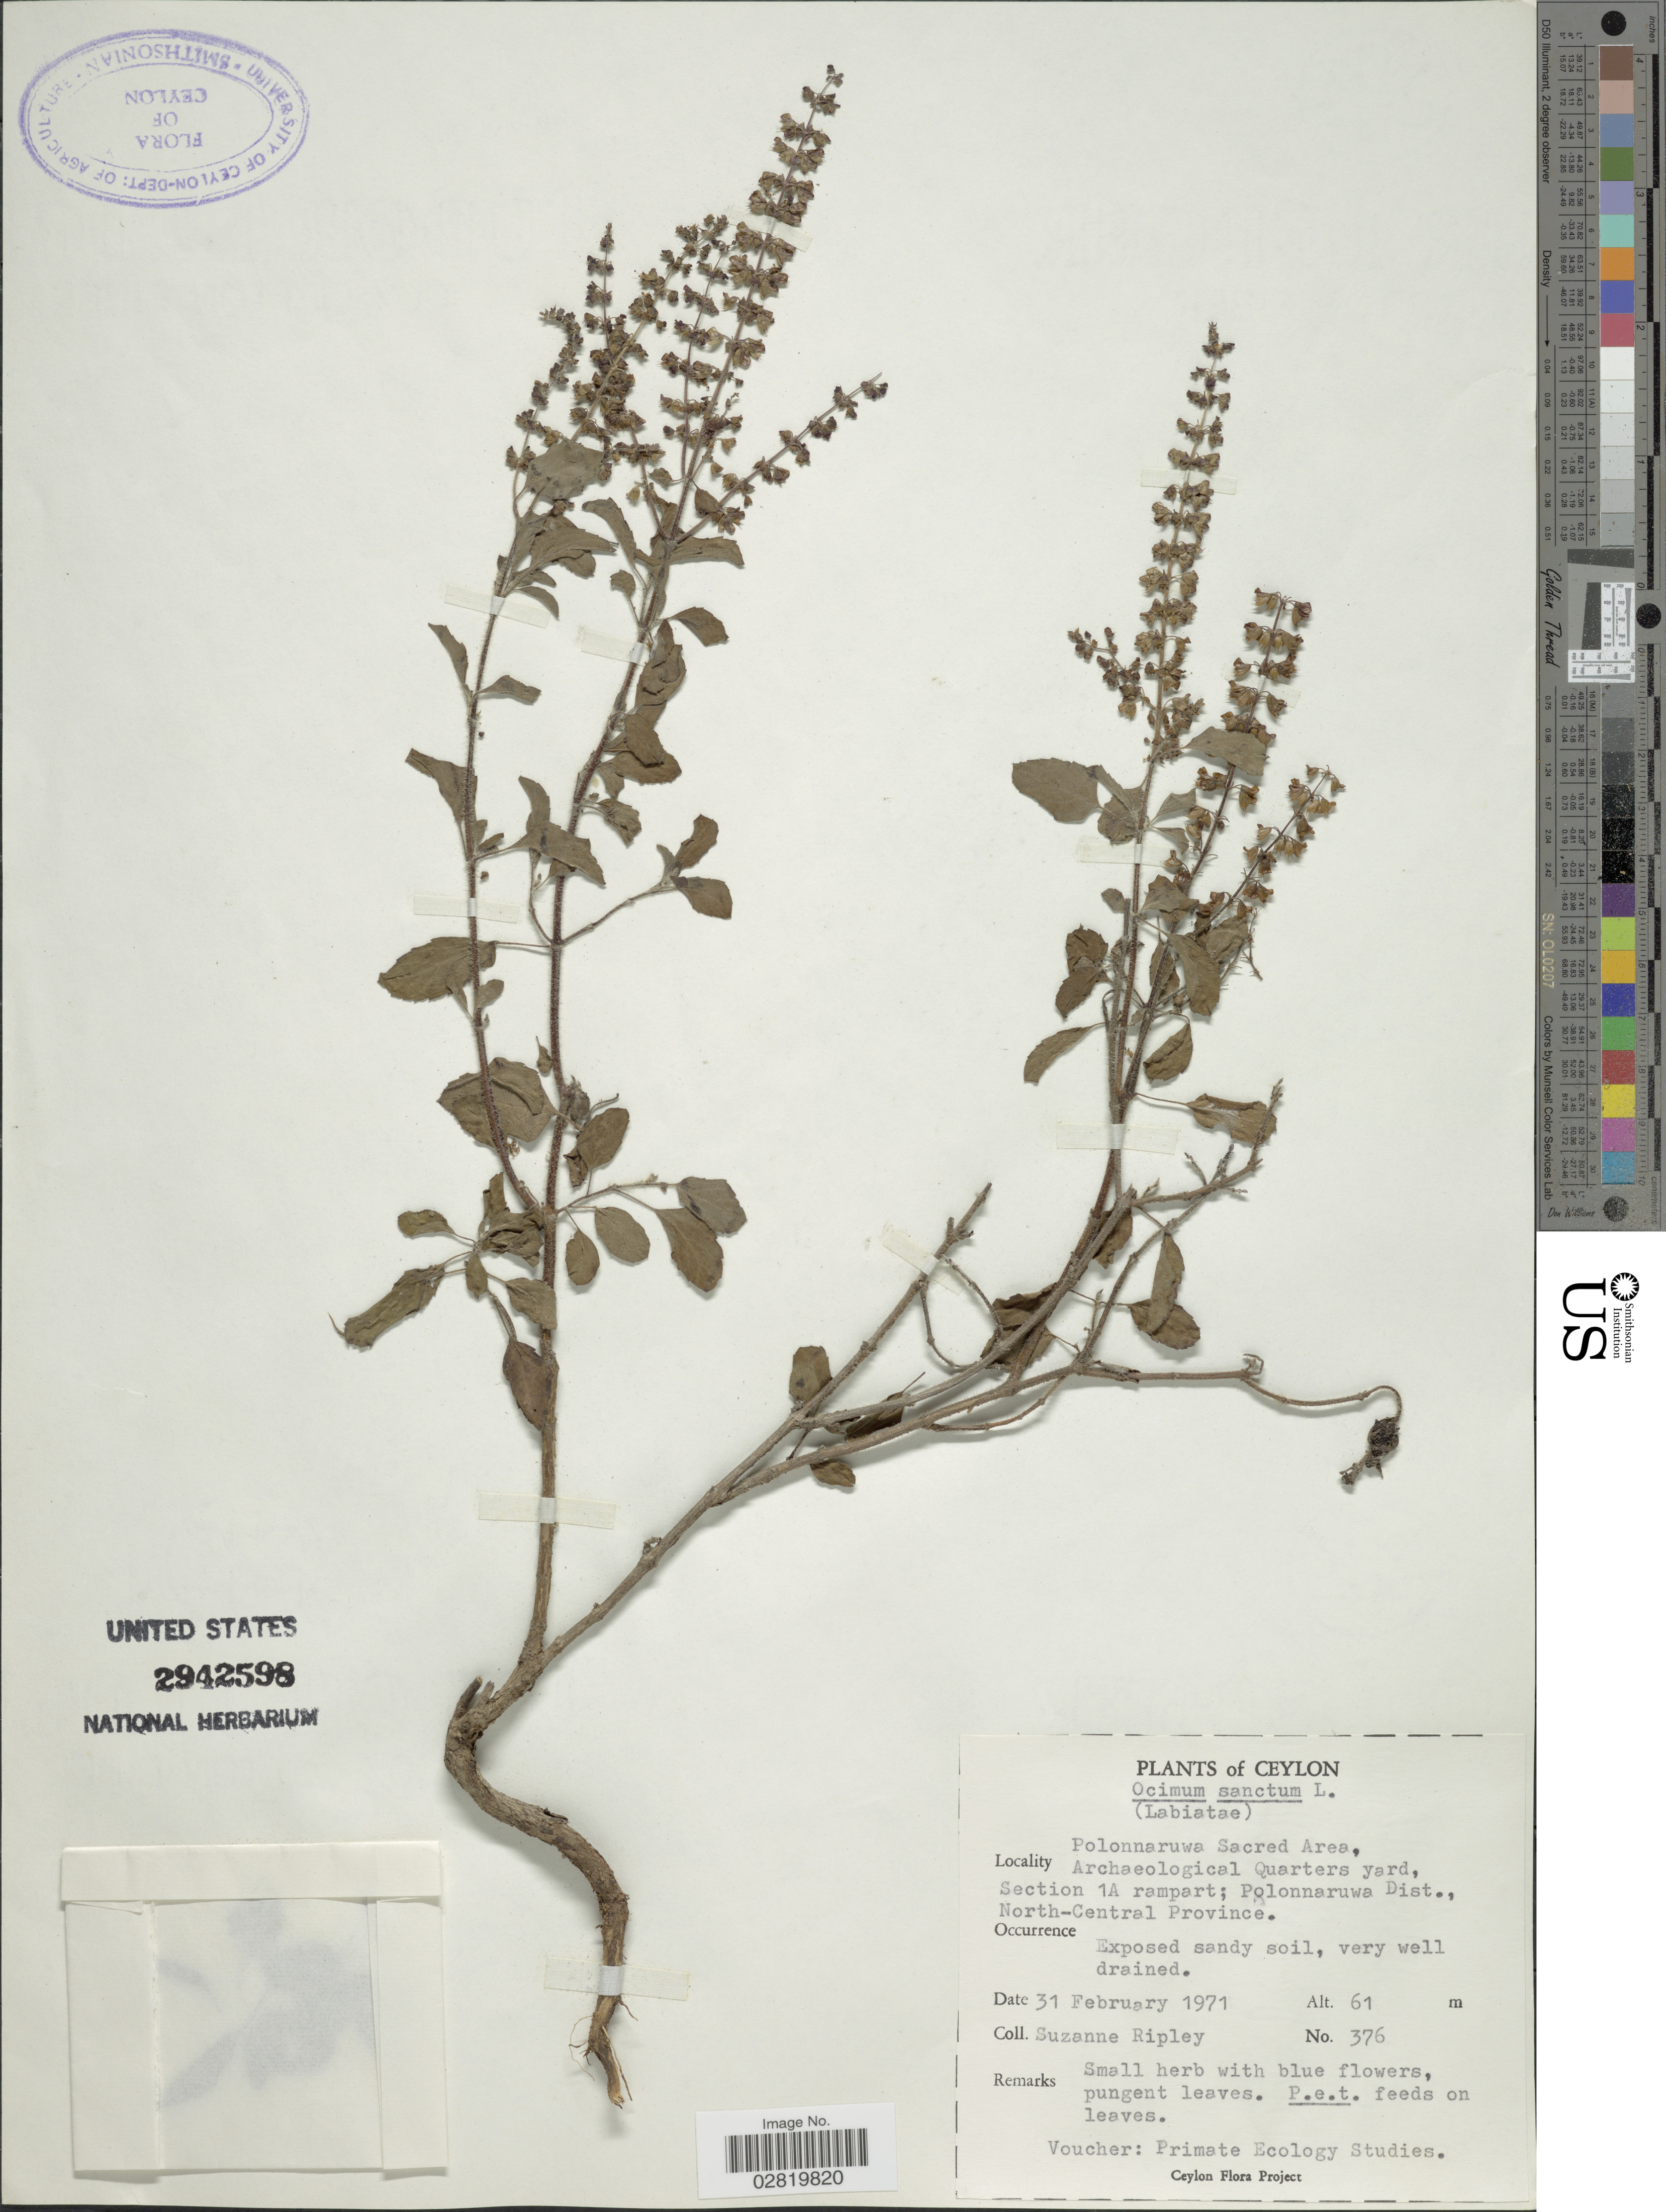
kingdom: Plantae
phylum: Tracheophyta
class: Magnoliopsida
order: Lamiales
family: Lamiaceae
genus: Ocimum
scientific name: Ocimum sanctum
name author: L.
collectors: S. Ripley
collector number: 376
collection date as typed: Transcribed d/m/y: 31/2/1971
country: Sri Lanka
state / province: North Central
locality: Ceylon, Polonnaruwa Sacred Area, Archaeological Quarters yard, Section 1A rampart; Polonnaruwa Dist., North-Central Province.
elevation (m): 61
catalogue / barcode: US 2942598